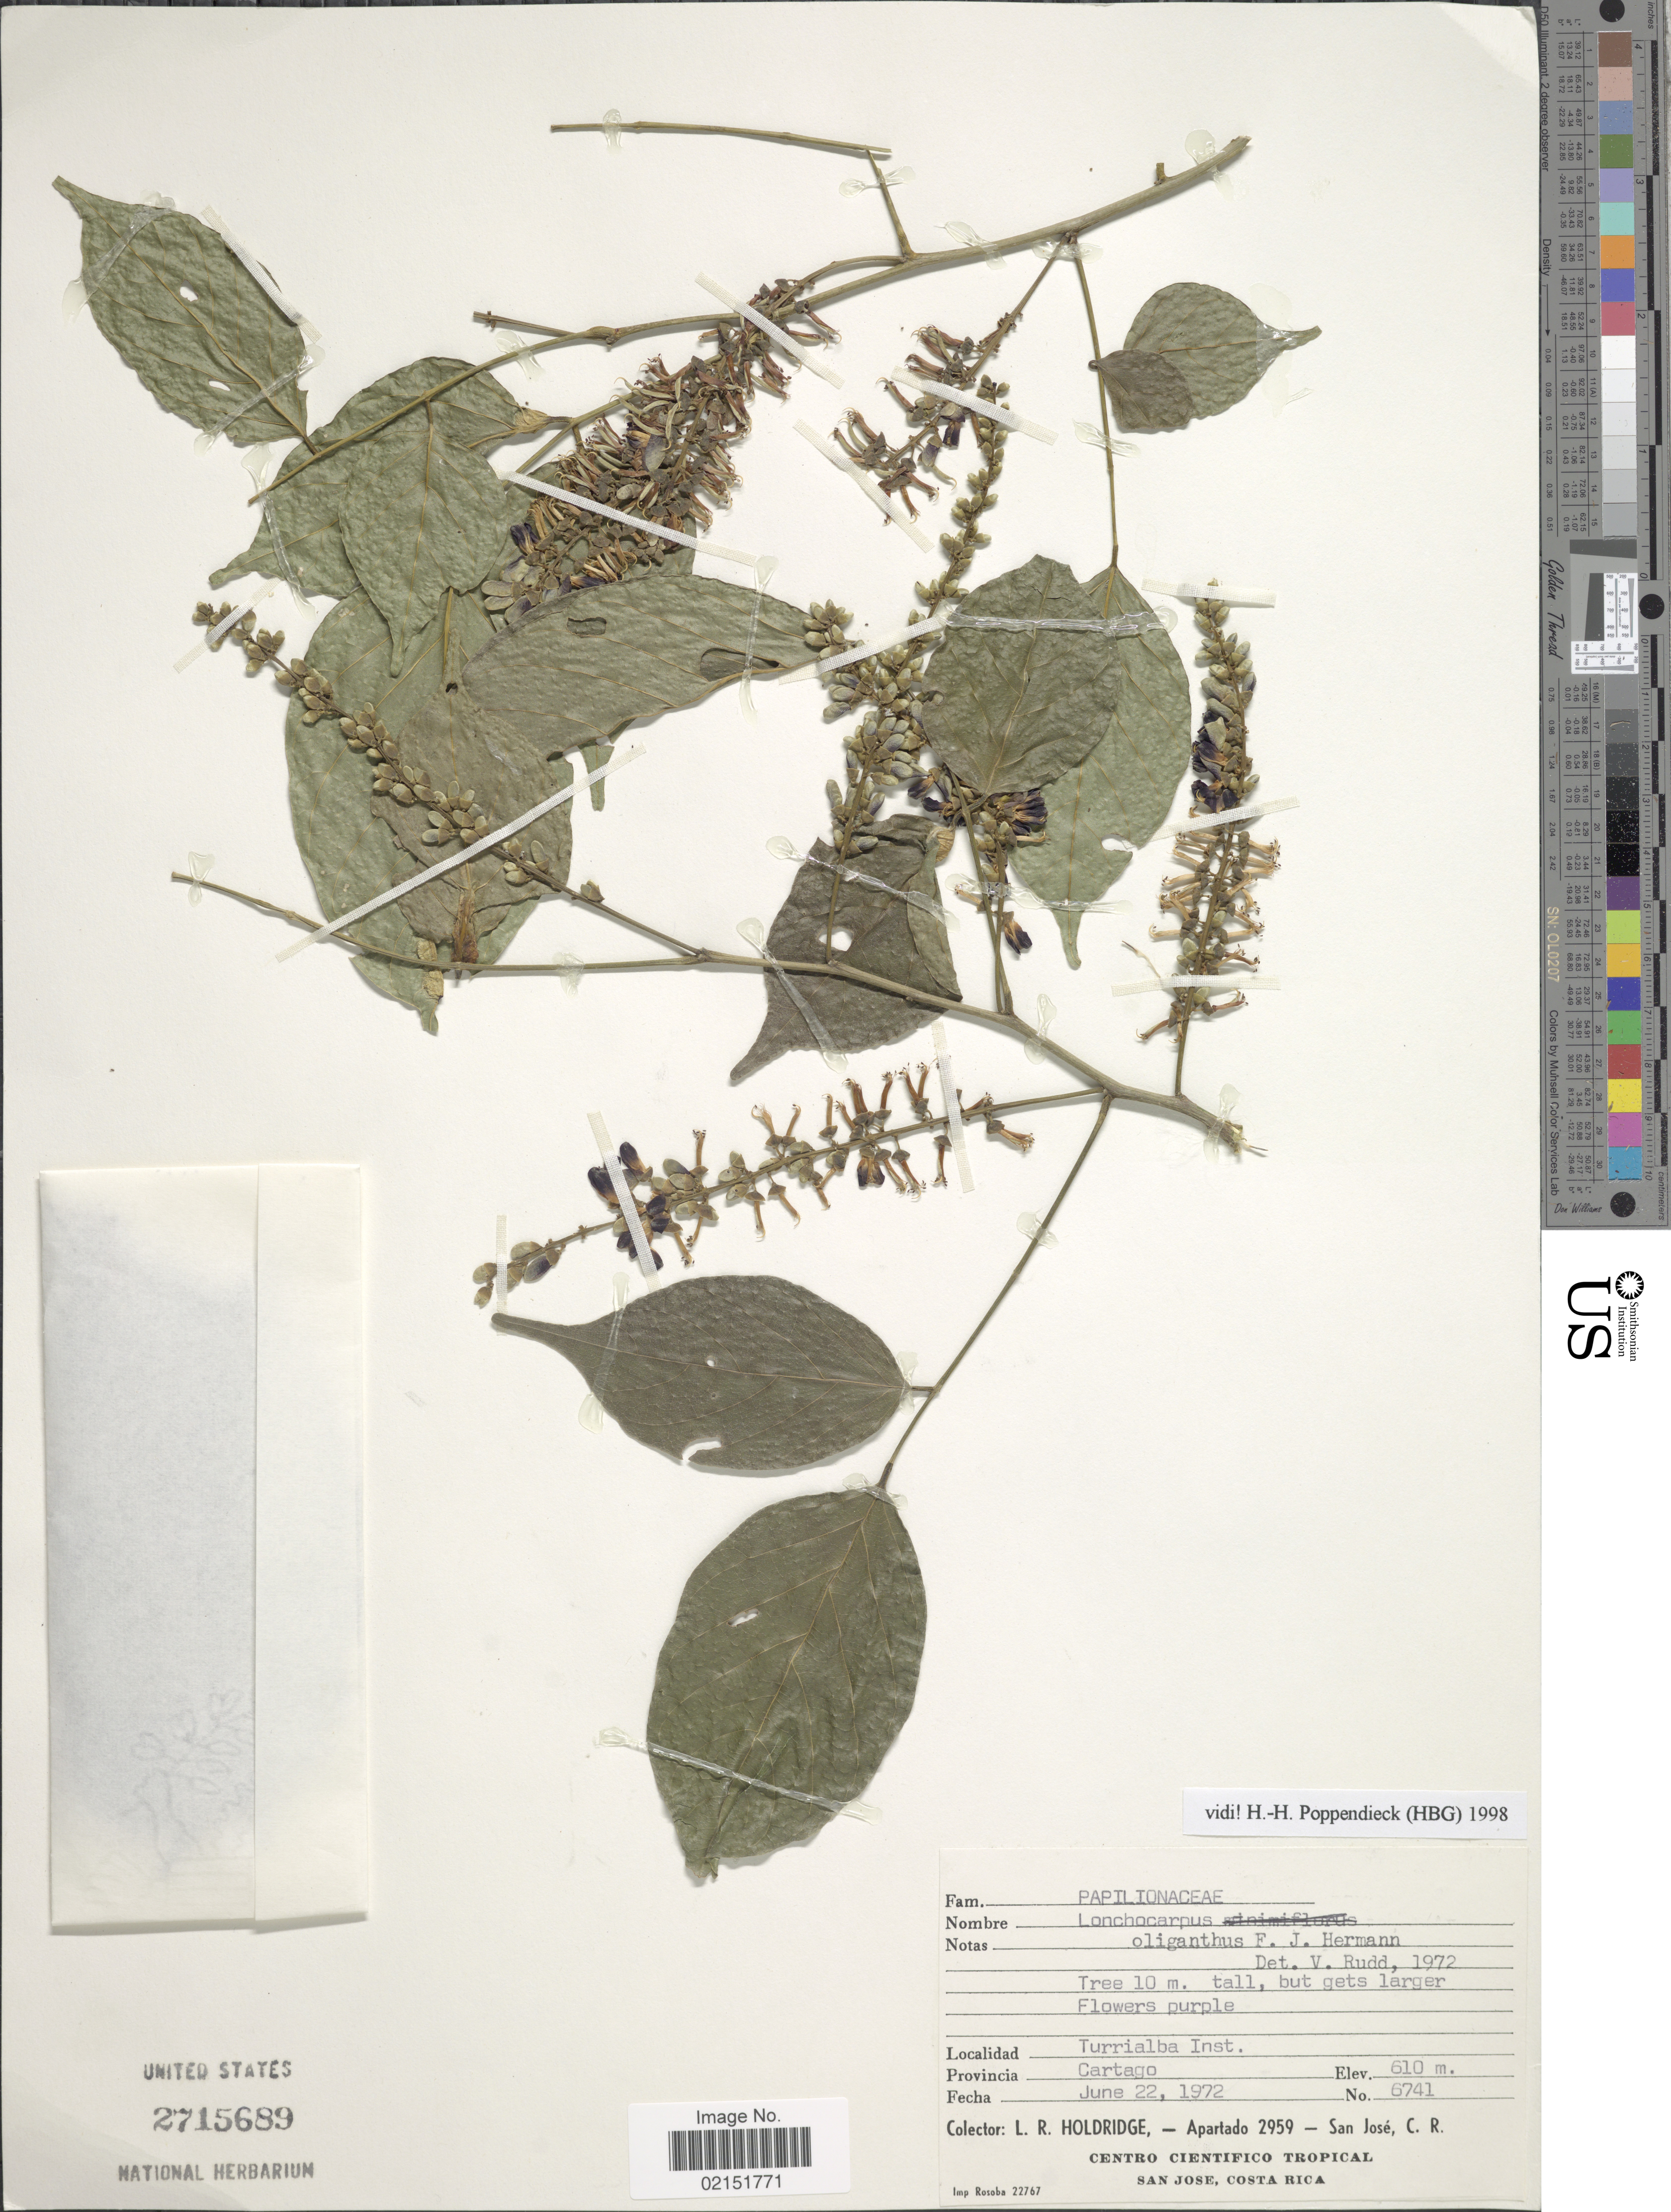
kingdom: Plantae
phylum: Tracheophyta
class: Magnoliopsida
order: Fabales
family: Fabaceae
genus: Lonchocarpus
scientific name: Lonchocarpus oliganthus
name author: F.J. Herm.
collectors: L. Holdridge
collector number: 6741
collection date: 1972-06-22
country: Costa Rica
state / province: Cartago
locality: Turrialba Inst.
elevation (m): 610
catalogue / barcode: US 2715689